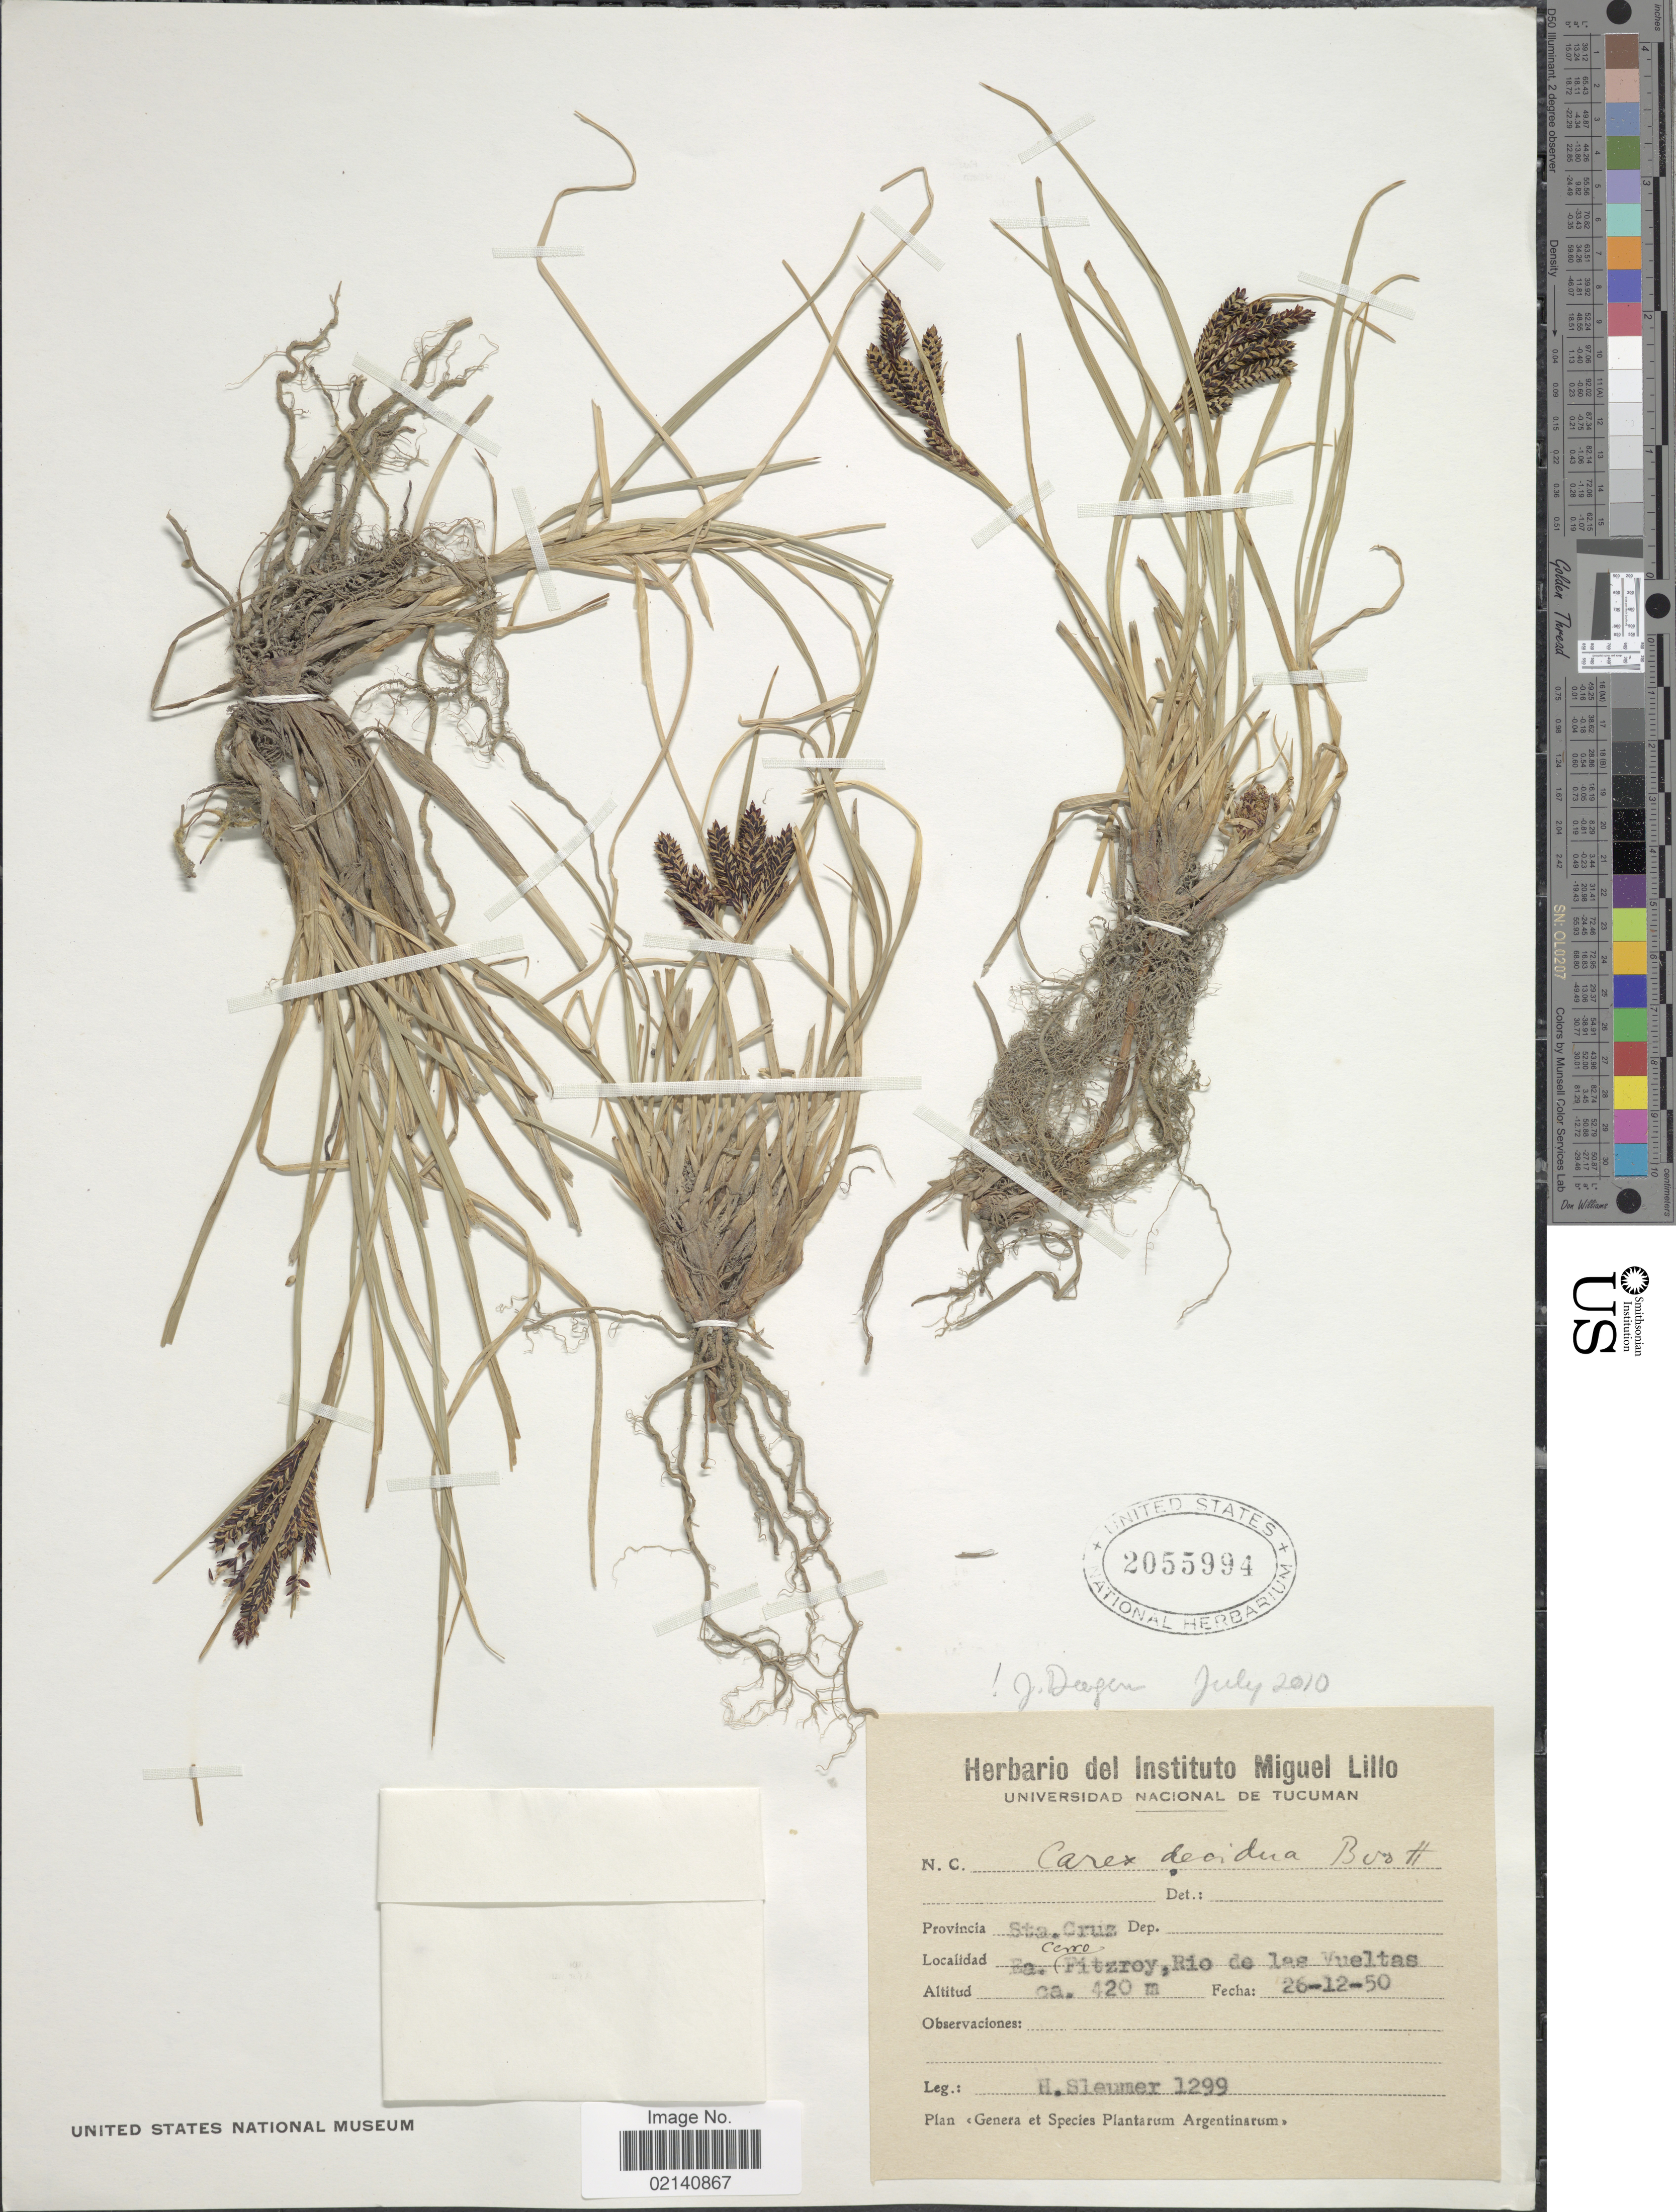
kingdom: Plantae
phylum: Tracheophyta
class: Liliopsida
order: Poales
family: Cyperaceae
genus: Carex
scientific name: Carex decidua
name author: Boott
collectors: H. O. Sleumer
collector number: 1299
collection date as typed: Transcribed d/m/y: 26/12/50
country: Argentina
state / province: Santa Cruz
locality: Provincia Sta. Cruz, Ea. cero Fitzroy, Rio de las Vueltas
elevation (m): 420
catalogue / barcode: US 2055994